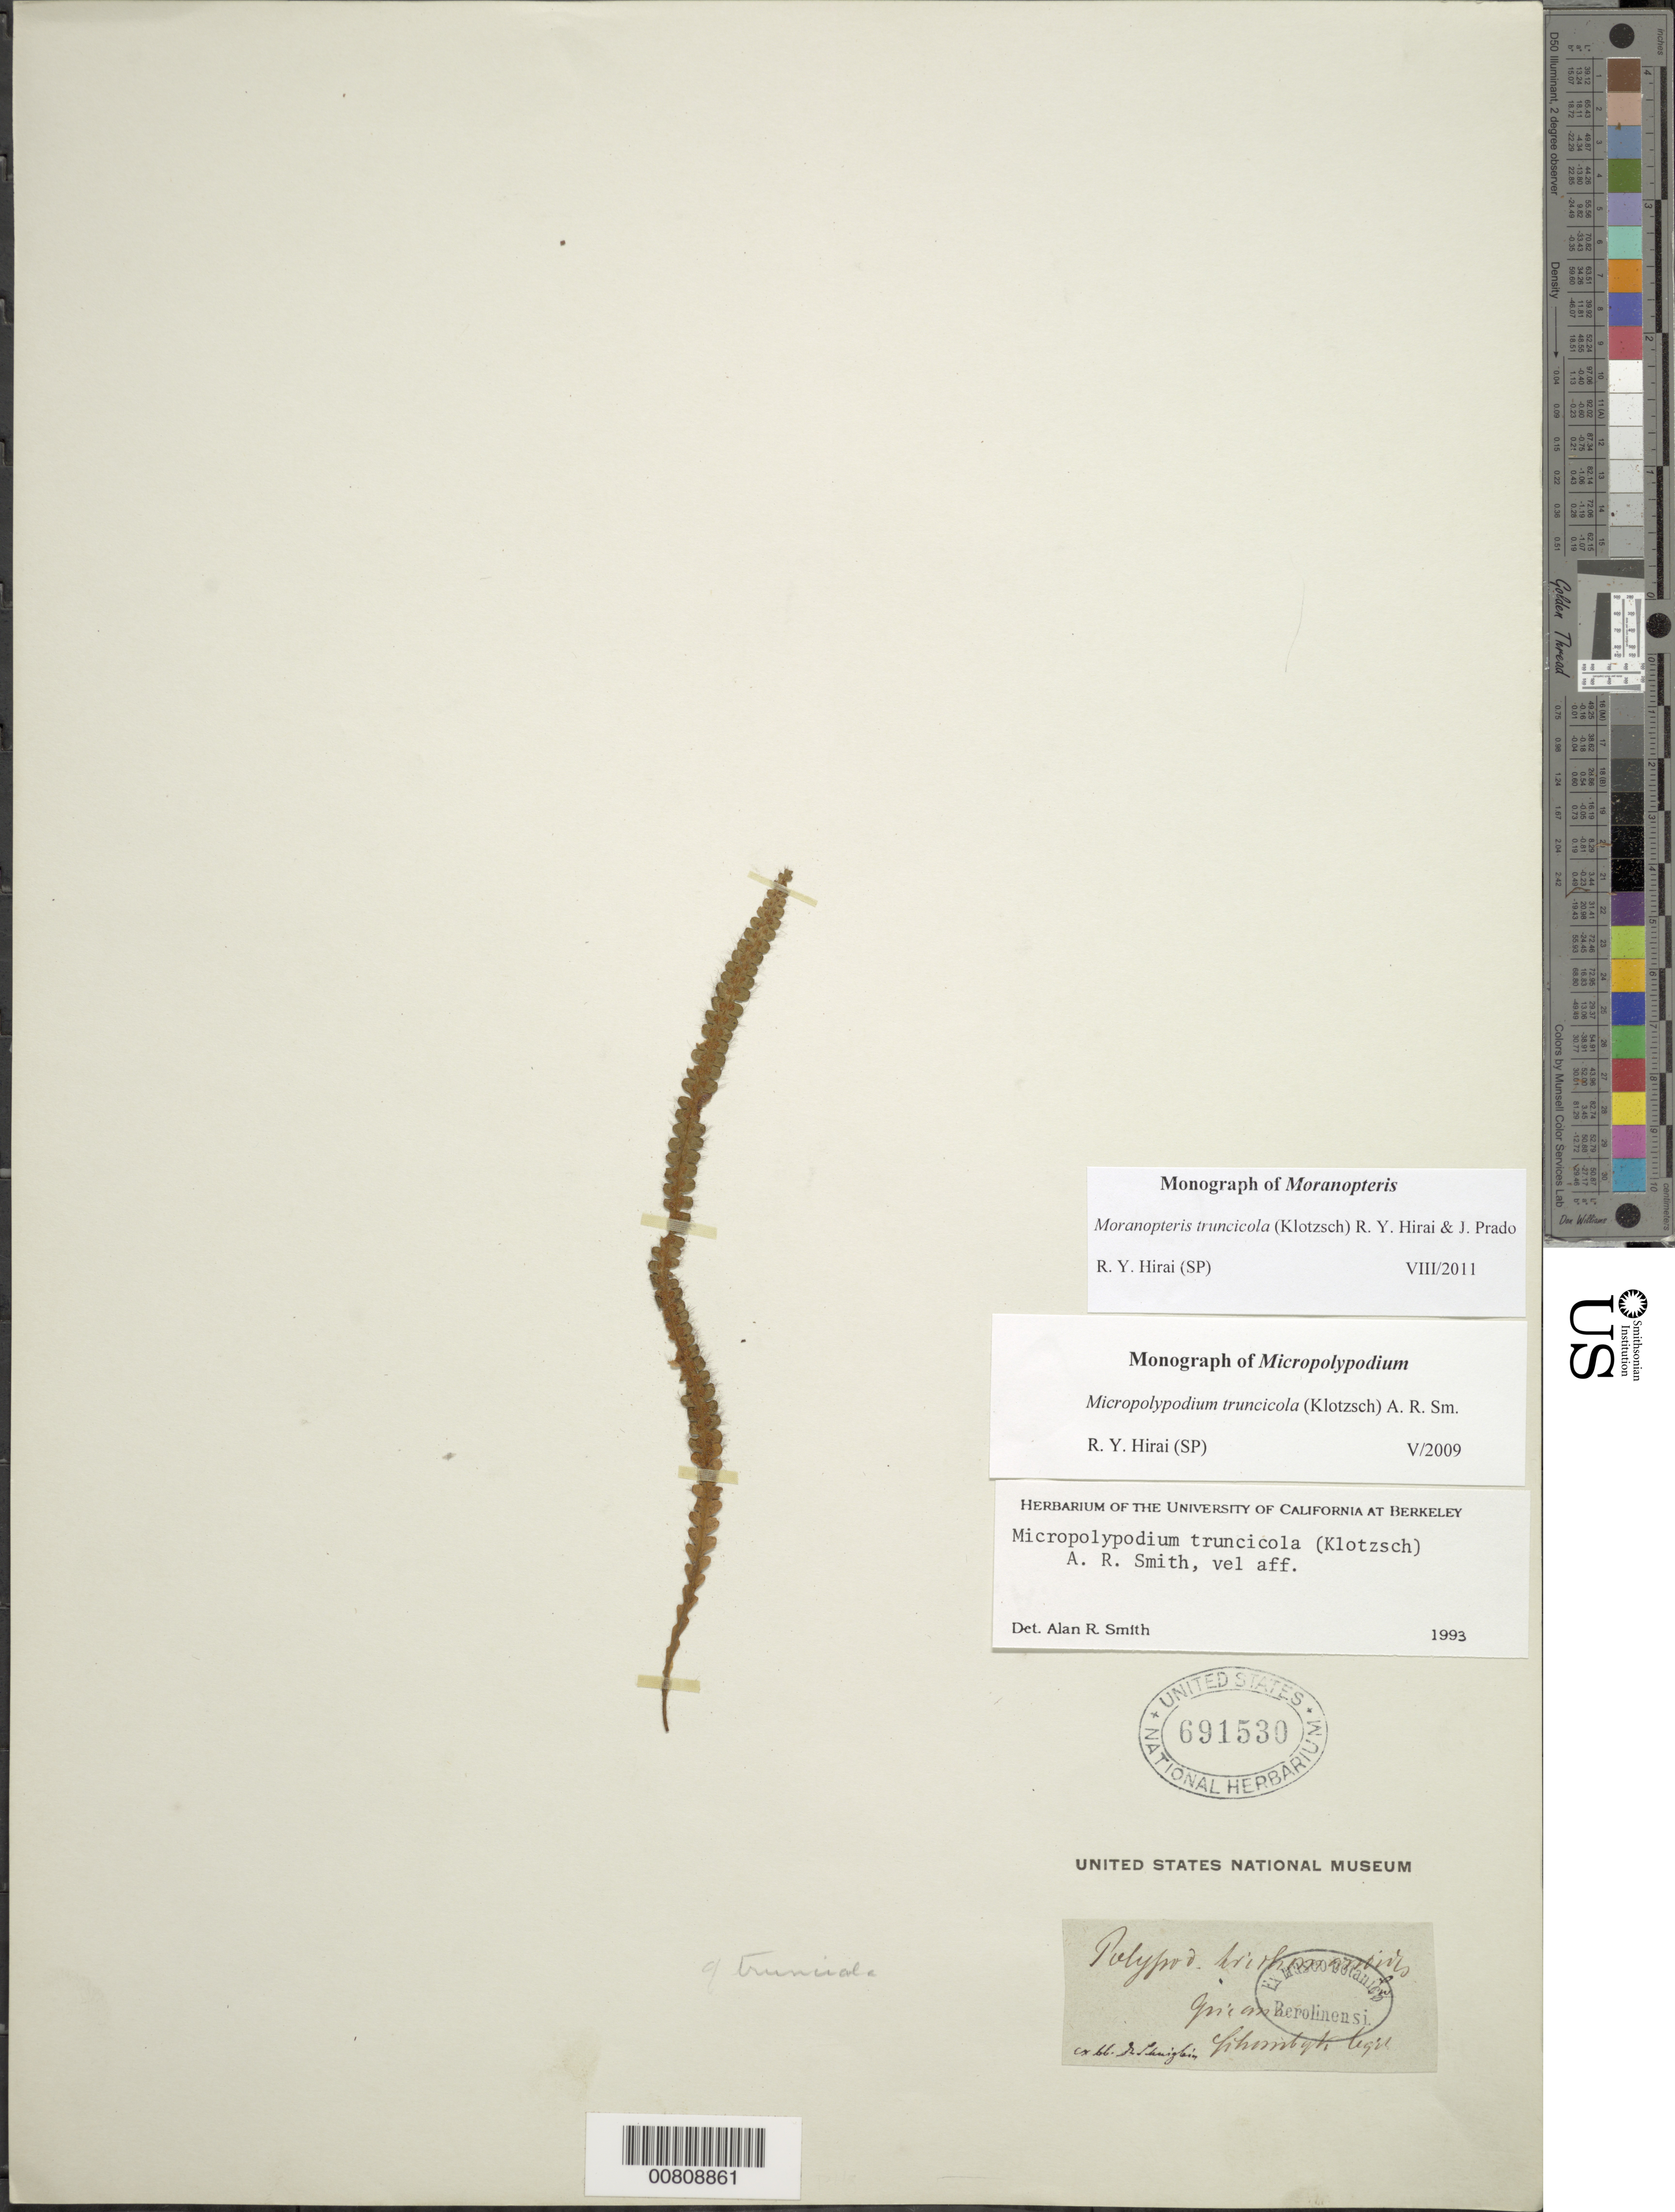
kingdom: Plantae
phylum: Tracheophyta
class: Polypodiopsida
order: Polypodiales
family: Polypodiaceae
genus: Moranopteris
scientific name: Moranopteris taenifolia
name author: (Jenman) R. Y. Hirai & J. Prado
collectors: -- Schomburgk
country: Guyana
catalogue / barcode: US 691530